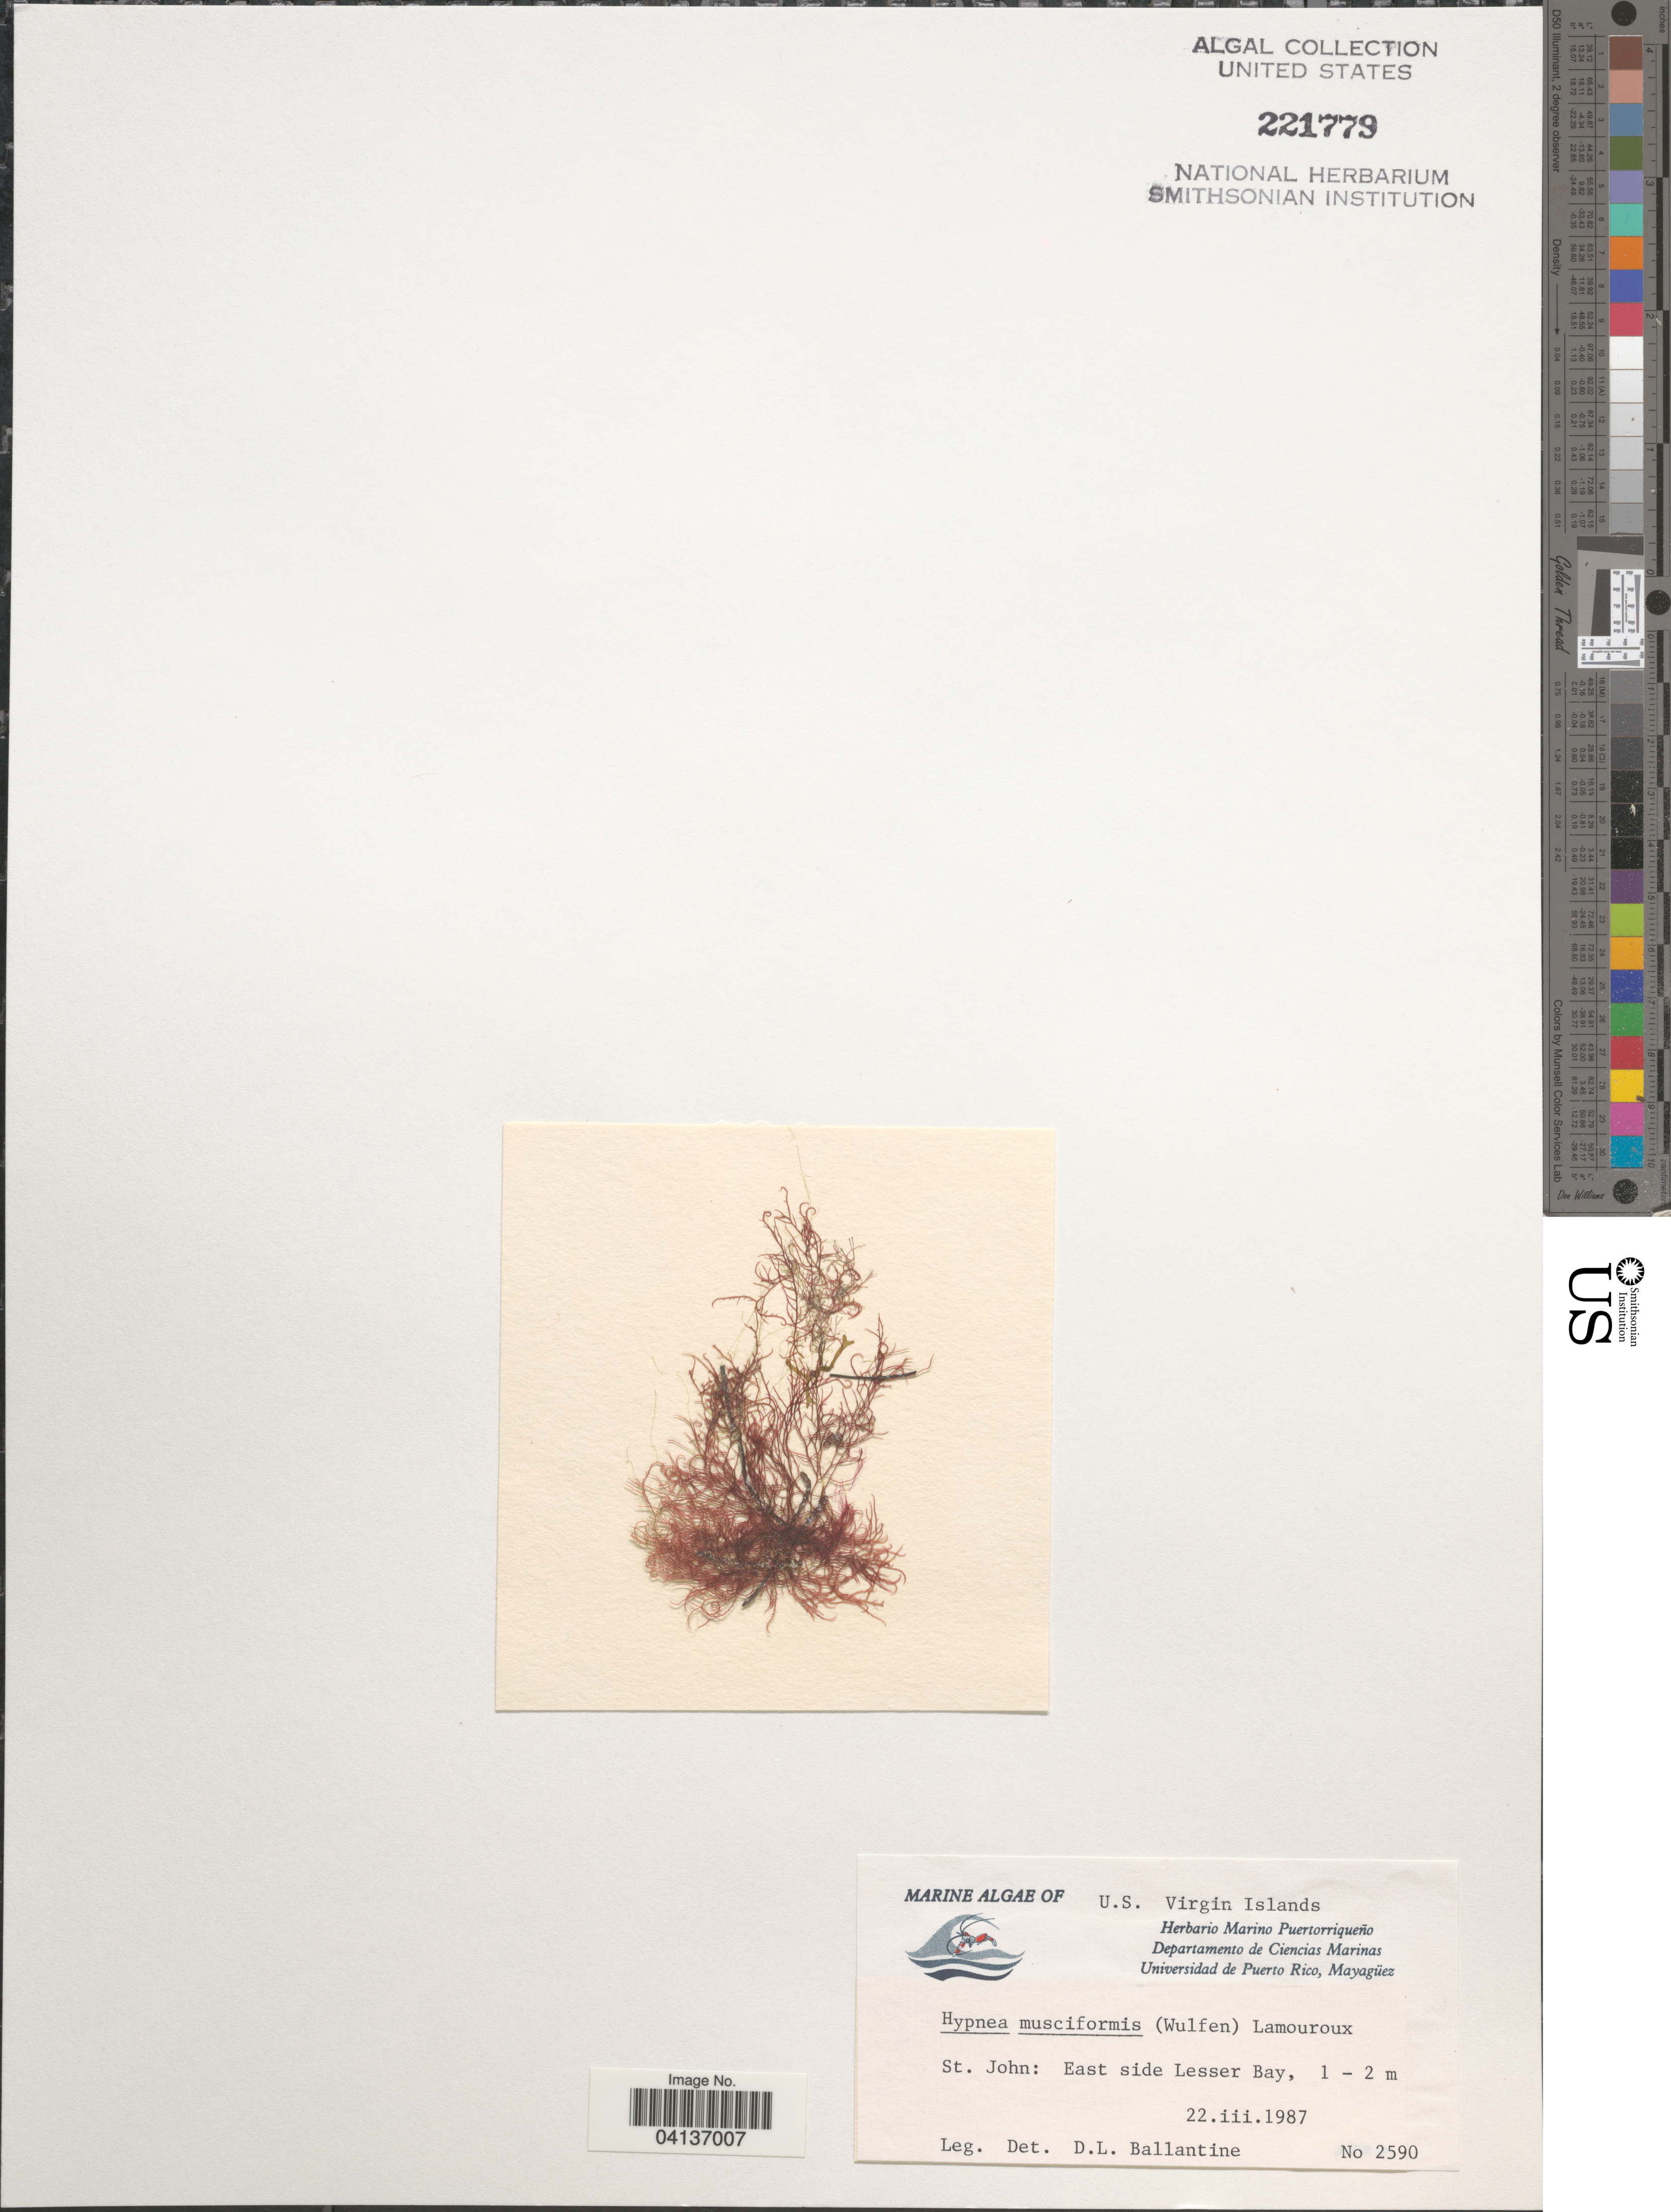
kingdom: Plantae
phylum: Rhodophyta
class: Florideophyceae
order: Gigartinales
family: Cystocloniaceae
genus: Hypnea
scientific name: Hypnea musciformis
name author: (Wulfen) J.V.Lamouroux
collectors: D.L. Ballantine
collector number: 2590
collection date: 1987-03-22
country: U.S. Virgin Islands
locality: St. John: East side Lesser Bay.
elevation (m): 1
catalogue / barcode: US 221779